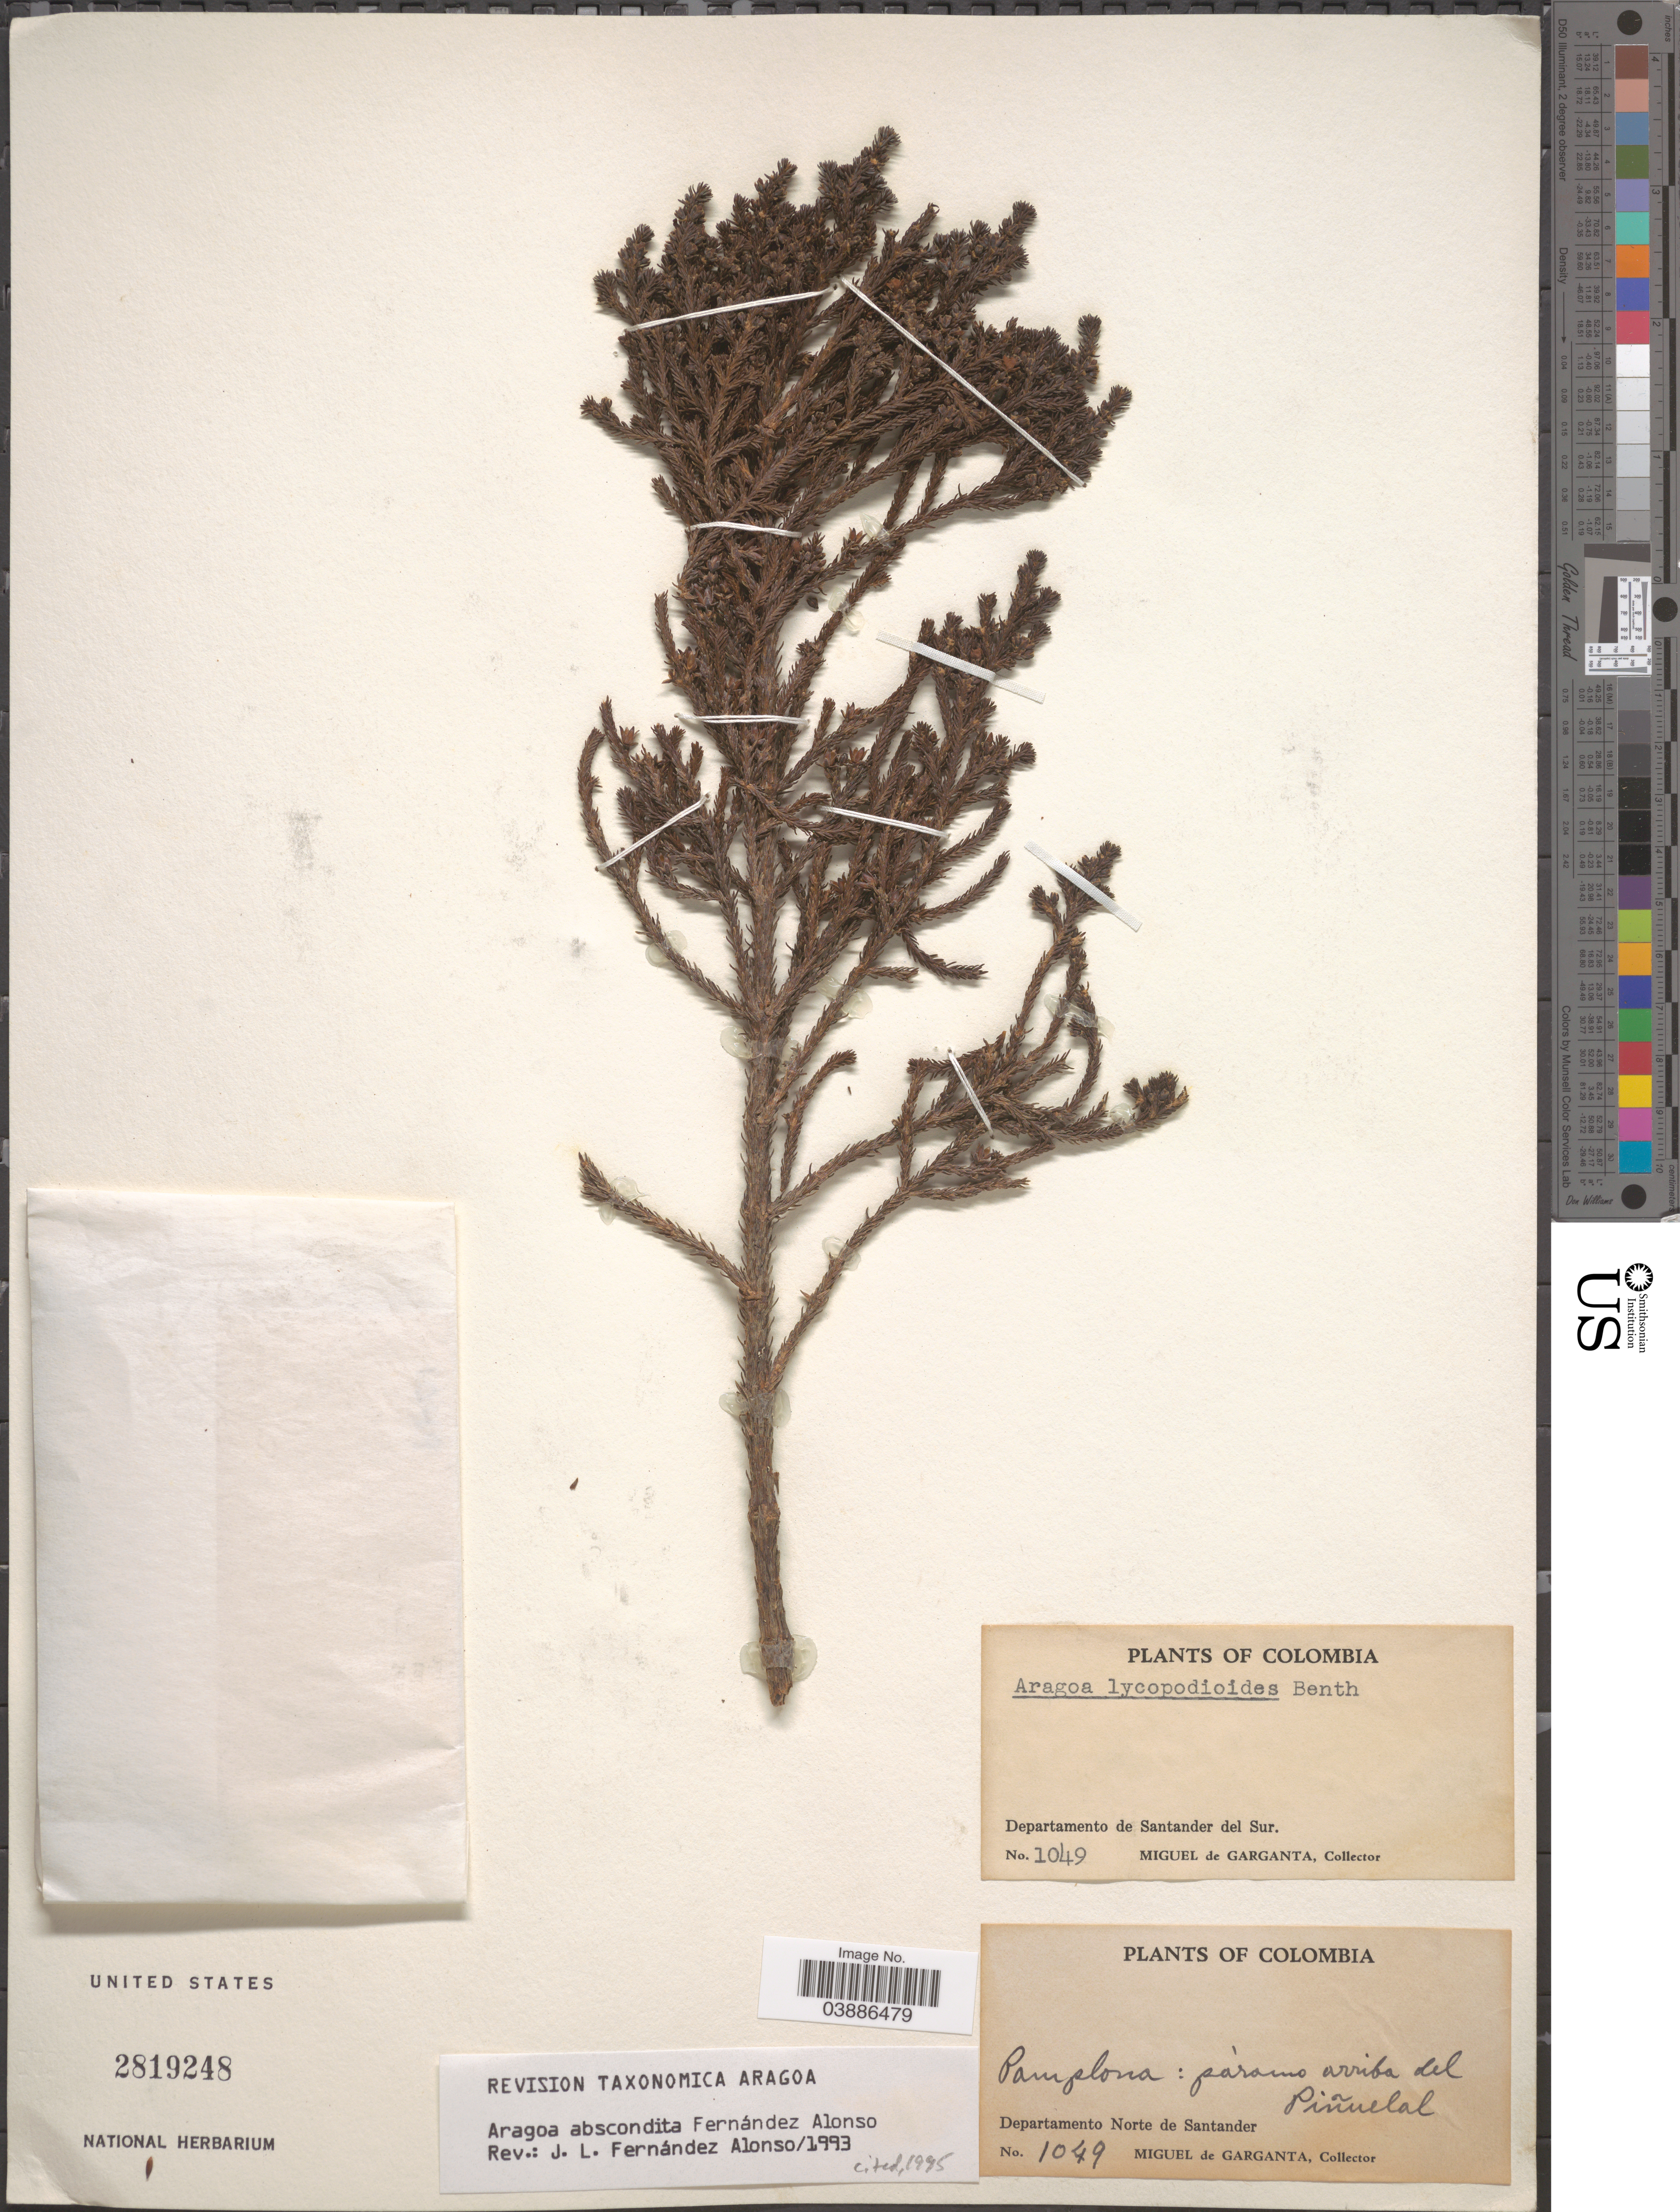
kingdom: Plantae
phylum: Tracheophyta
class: Magnoliopsida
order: Lamiales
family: Plantaginaceae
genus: Aragoa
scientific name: Aragoa abscondita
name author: Fern. Alonso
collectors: M. Garganta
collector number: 1049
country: Colombia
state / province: Norte de Santander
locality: Departamento de Santander del Sur. Pamplona: páramo arriba del Piñuelal. Departamento Norte de Santander.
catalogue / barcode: US 2819248